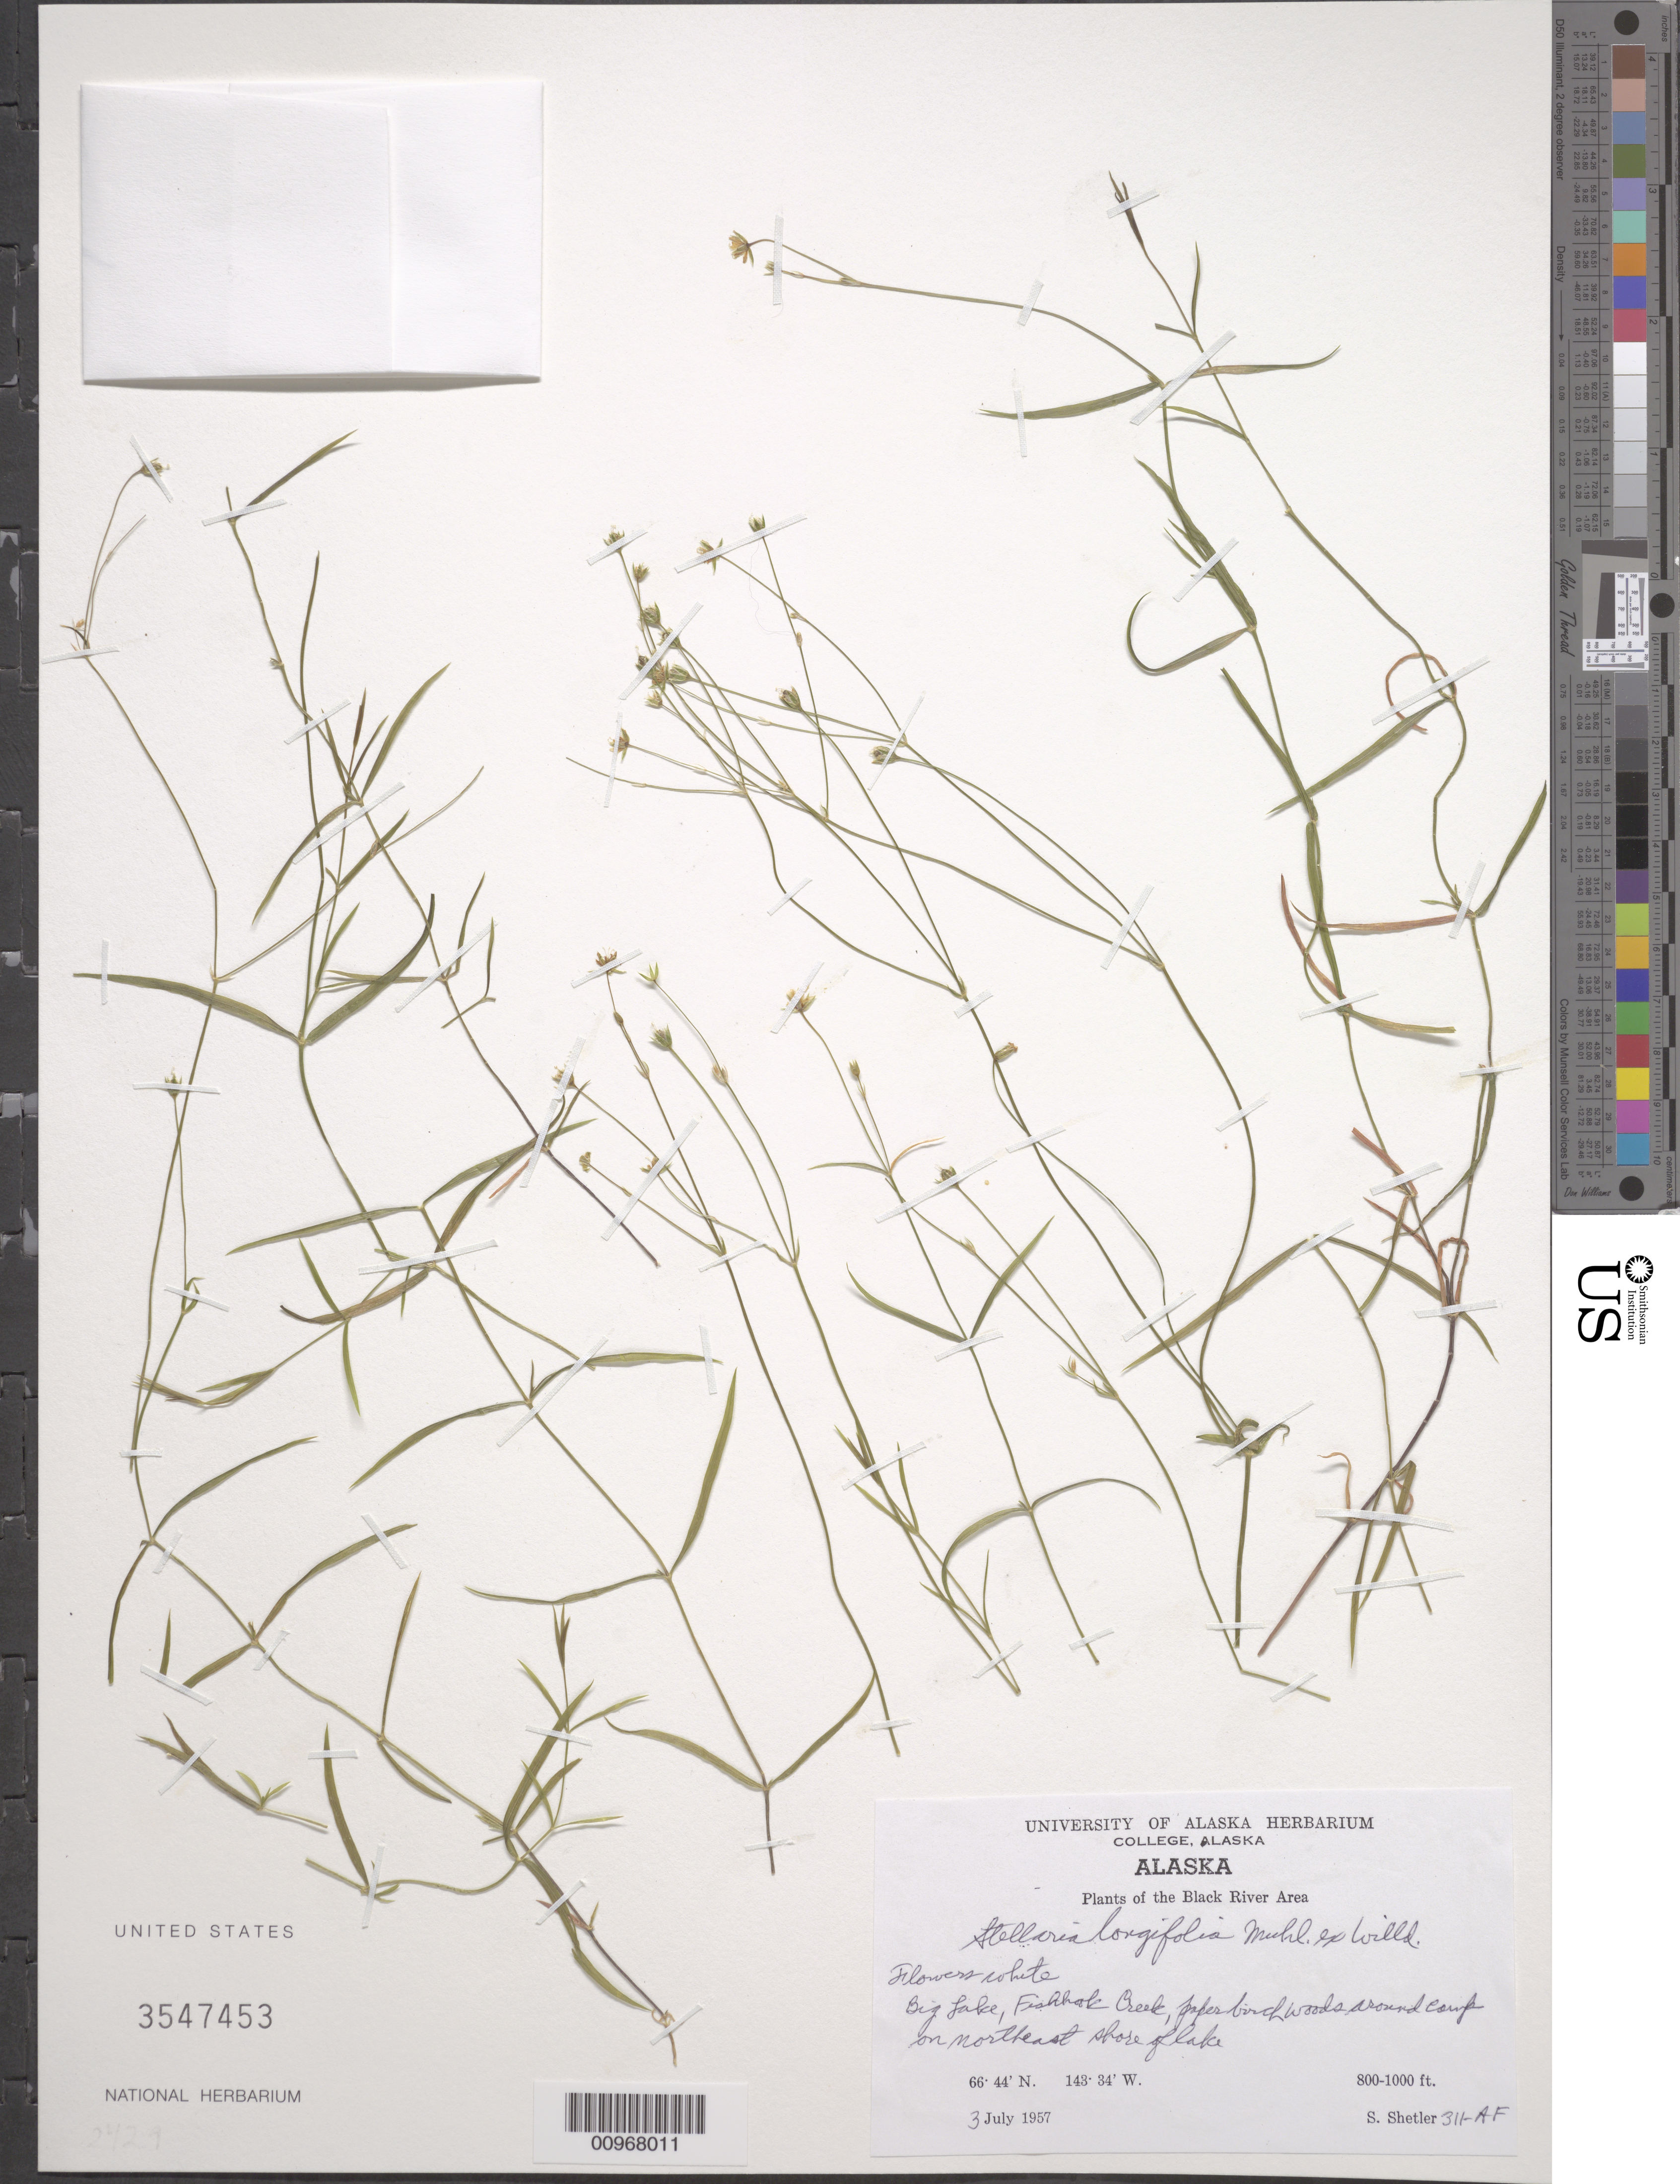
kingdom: Plantae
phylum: Tracheophyta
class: Magnoliopsida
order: Caryophyllales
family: Caryophyllaceae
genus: Stellaria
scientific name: Stellaria longifolia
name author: Muhl. ex Willd.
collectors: S. Shetler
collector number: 311-AF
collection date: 1957-07-03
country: United States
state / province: Alaska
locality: Black River Area. Big Lake, Fishhook Creek, paperbirch woods around camp on northeast shore of lake.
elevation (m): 244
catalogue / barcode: US 3547453